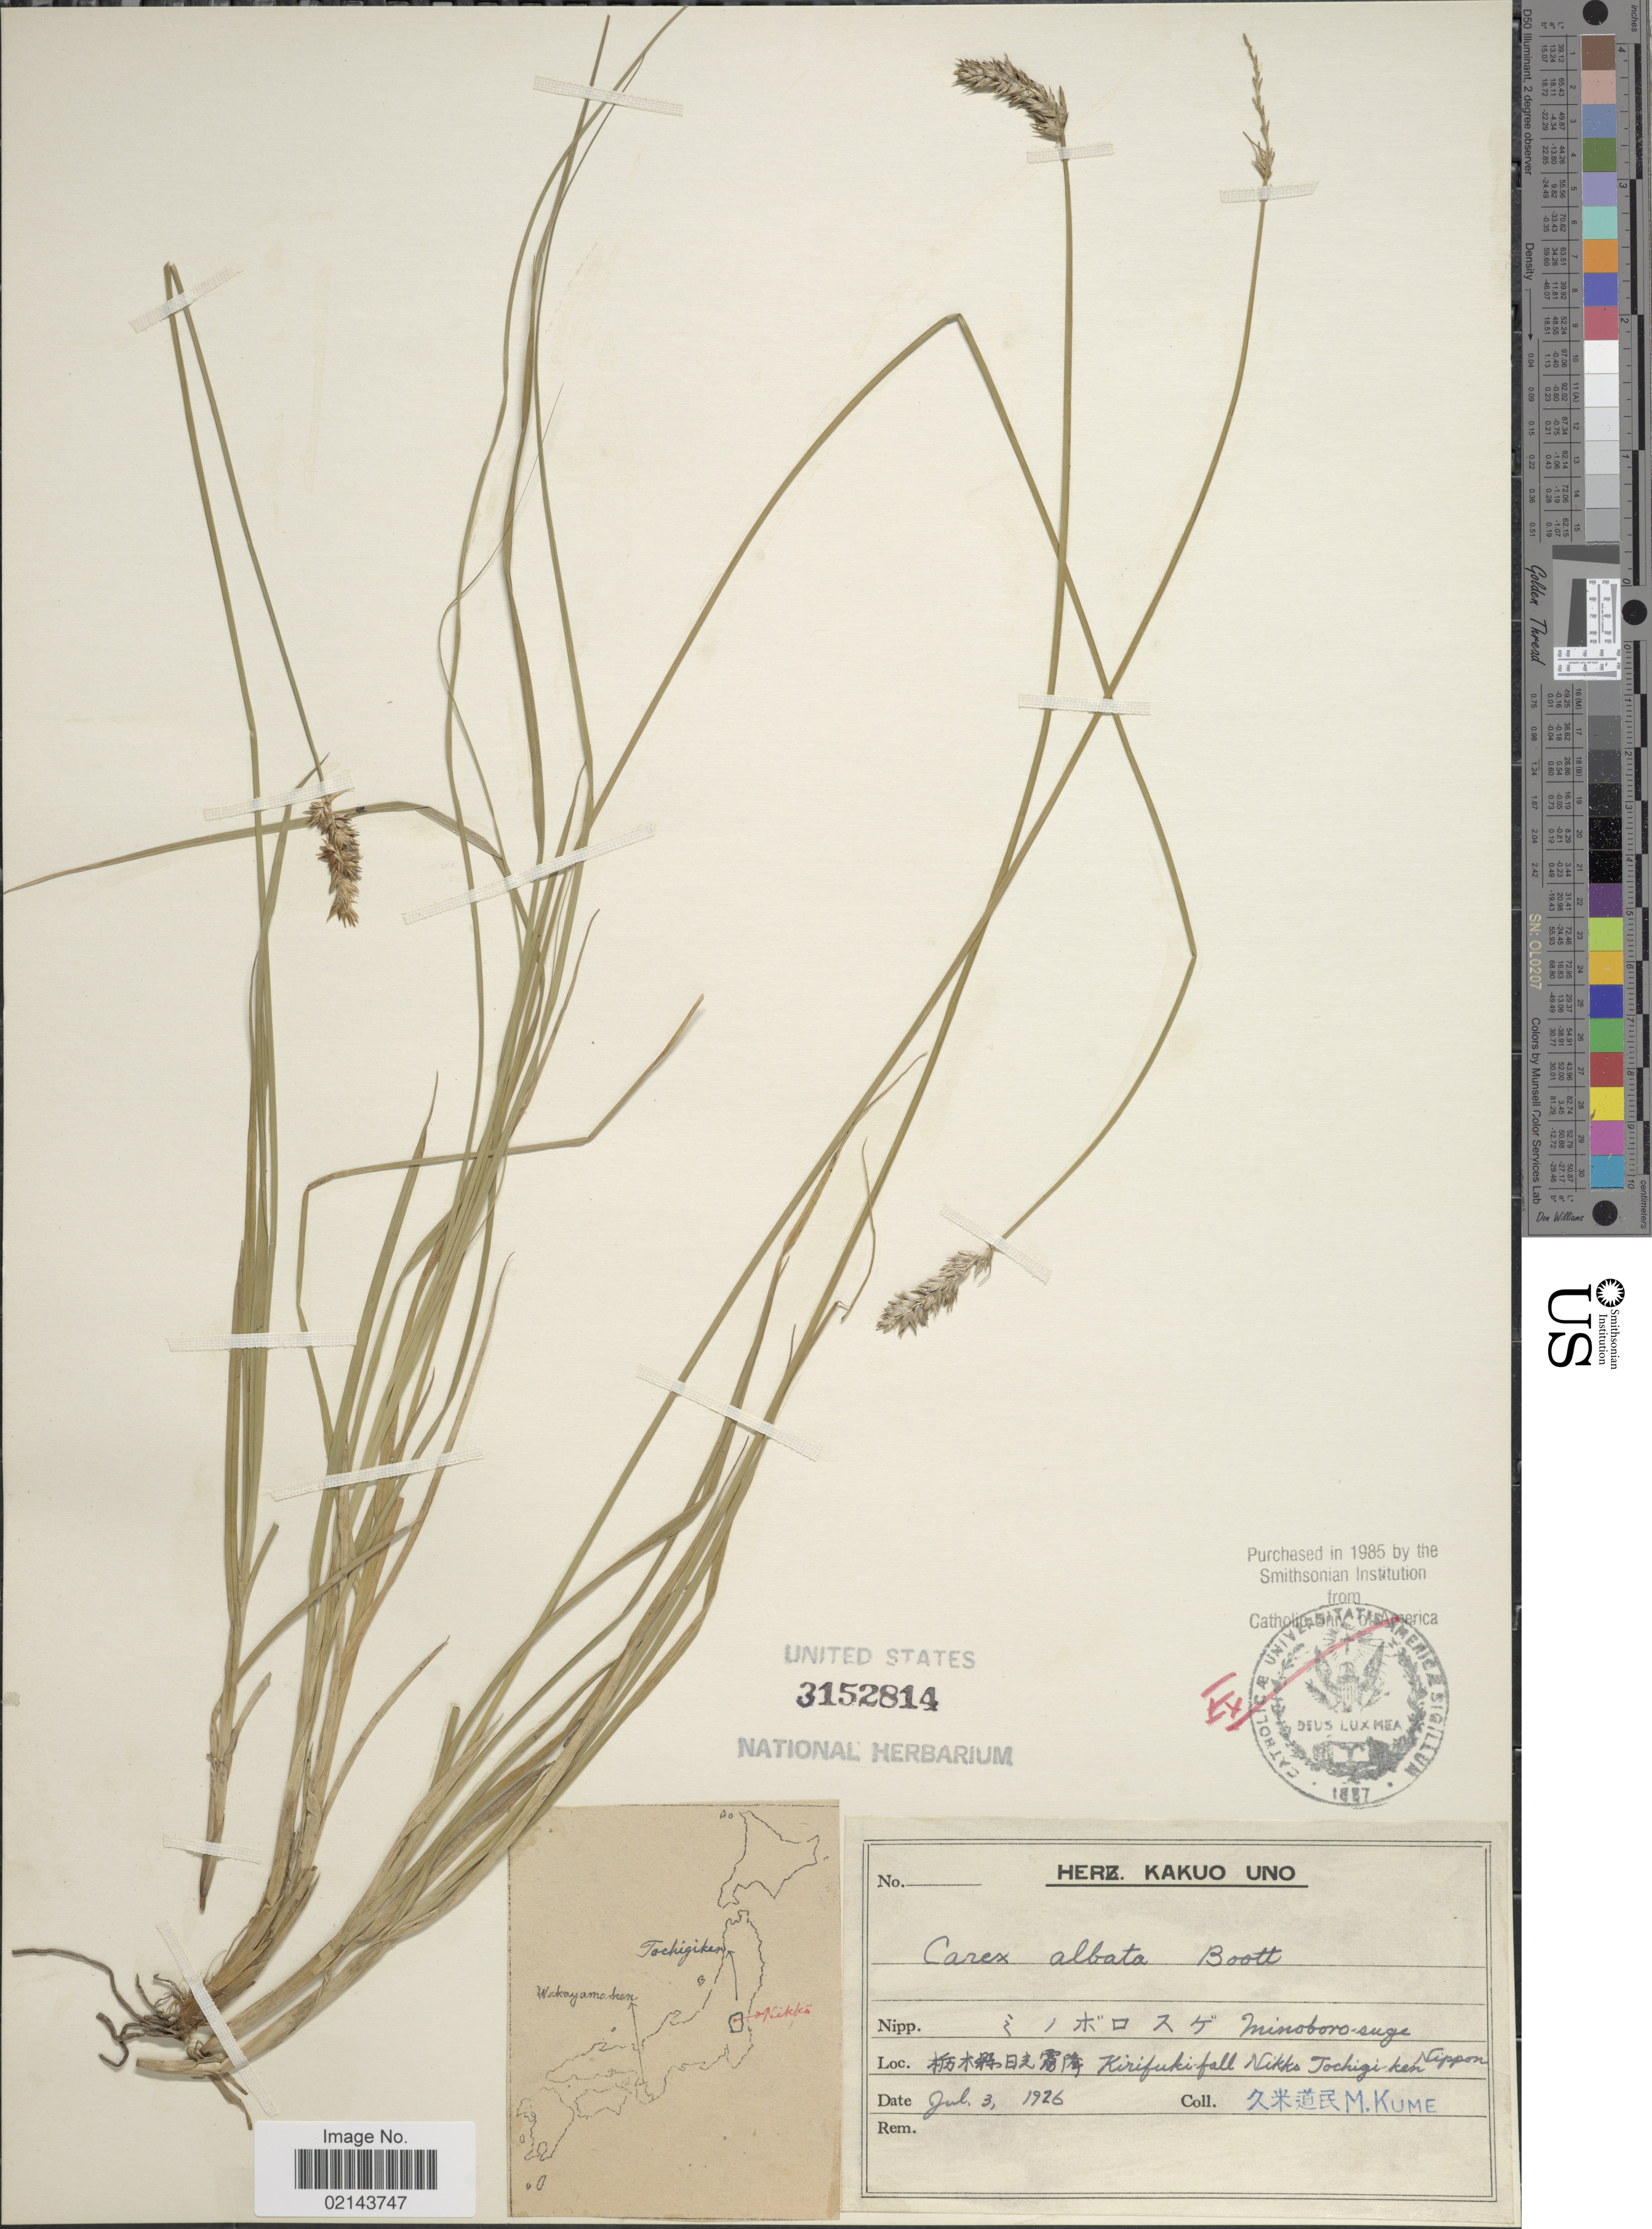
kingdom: Plantae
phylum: Tracheophyta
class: Liliopsida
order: Poales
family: Cyperaceae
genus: Carex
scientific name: Carex argyrolepis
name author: Maxim. ex Franch. & Sav.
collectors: M. Kume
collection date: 1926-07-03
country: Japan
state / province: Totigi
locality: Kirifuki-fall Nikko Tochigi-ken. Nippon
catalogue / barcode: US 3152814